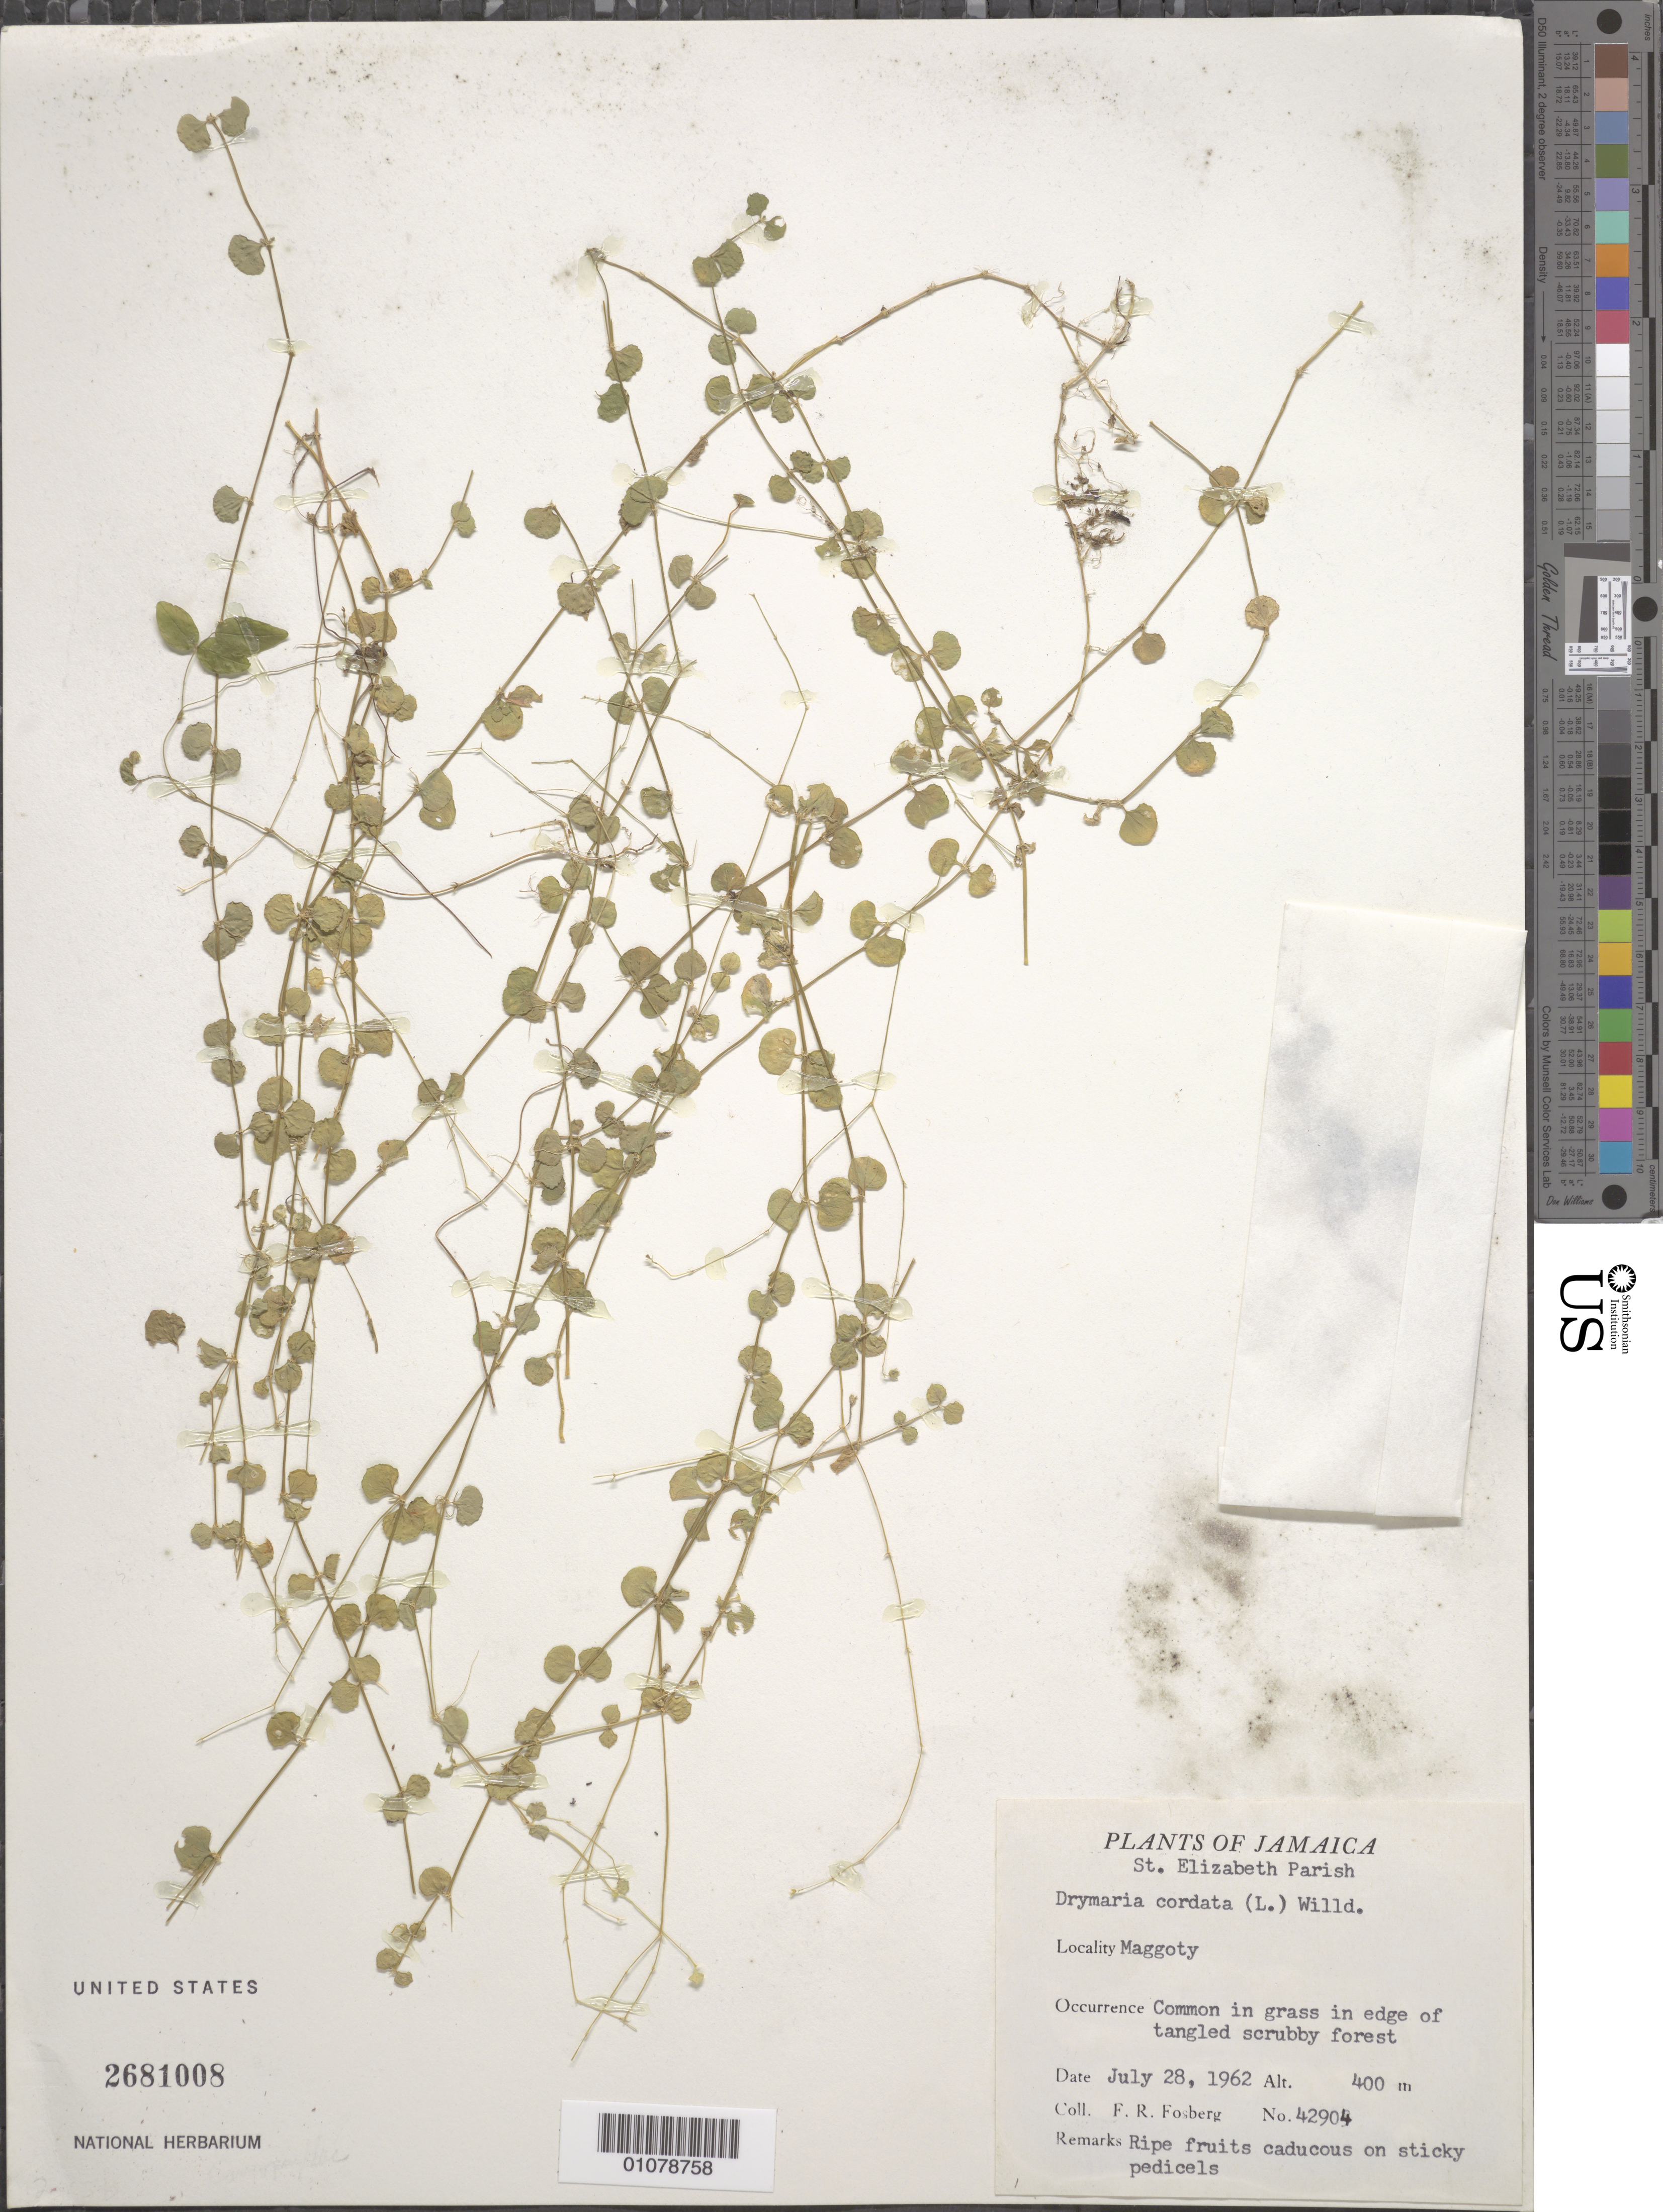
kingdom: Plantae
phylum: Tracheophyta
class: Magnoliopsida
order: Caryophyllales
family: Caryophyllaceae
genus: Drymaria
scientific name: Drymaria cordata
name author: (L.) Willd. ex Schult.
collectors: F. R. Fosberg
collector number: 42904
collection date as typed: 28 Jul 1962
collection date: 1962-07-28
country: Jamaica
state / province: Saint Elizabeth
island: Jamaica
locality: Maggoty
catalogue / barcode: US 2681008